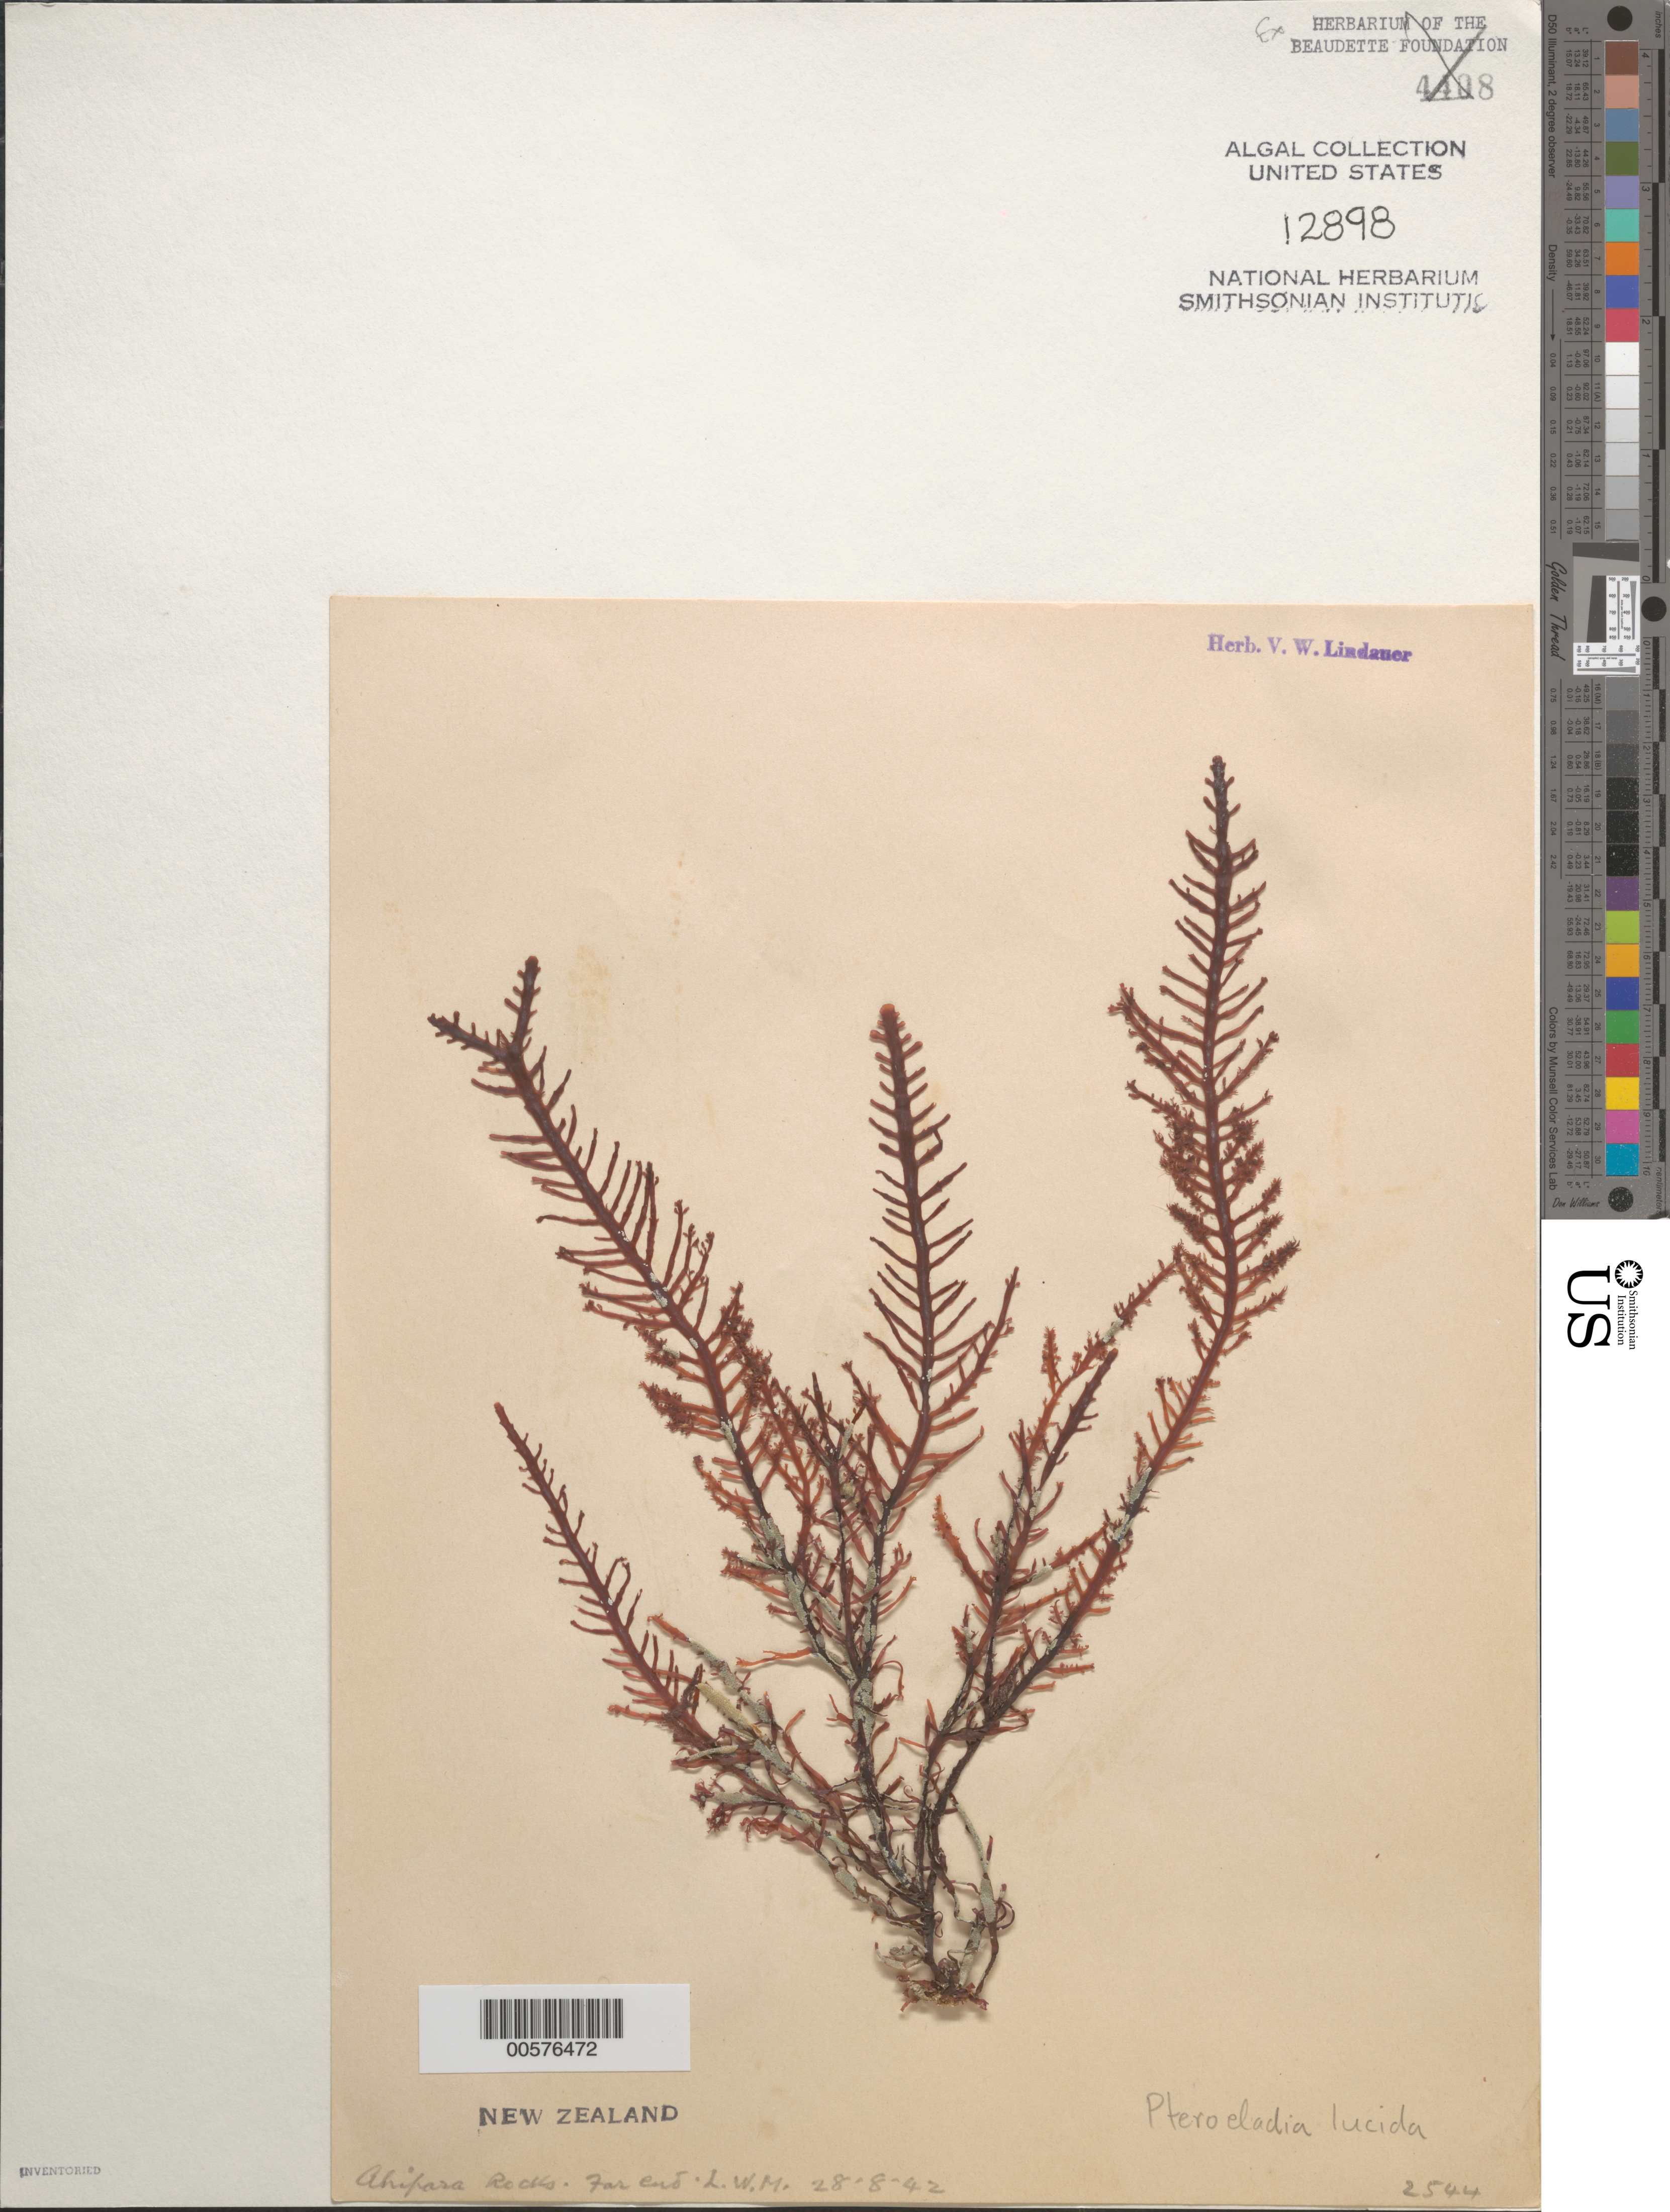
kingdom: Plantae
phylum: Rhodophyta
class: Florideophyceae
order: Gelidiales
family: Pterocladiaceae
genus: Pterocladia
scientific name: Pterocladia lucida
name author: (R. Br. ex Turner) J. Agardh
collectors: V. Lindauer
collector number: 2544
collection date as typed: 28 Aug 1942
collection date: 1942-08-28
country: New Zealand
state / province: Northland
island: North Island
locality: Ahipara Rocks, Far End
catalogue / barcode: US 12898